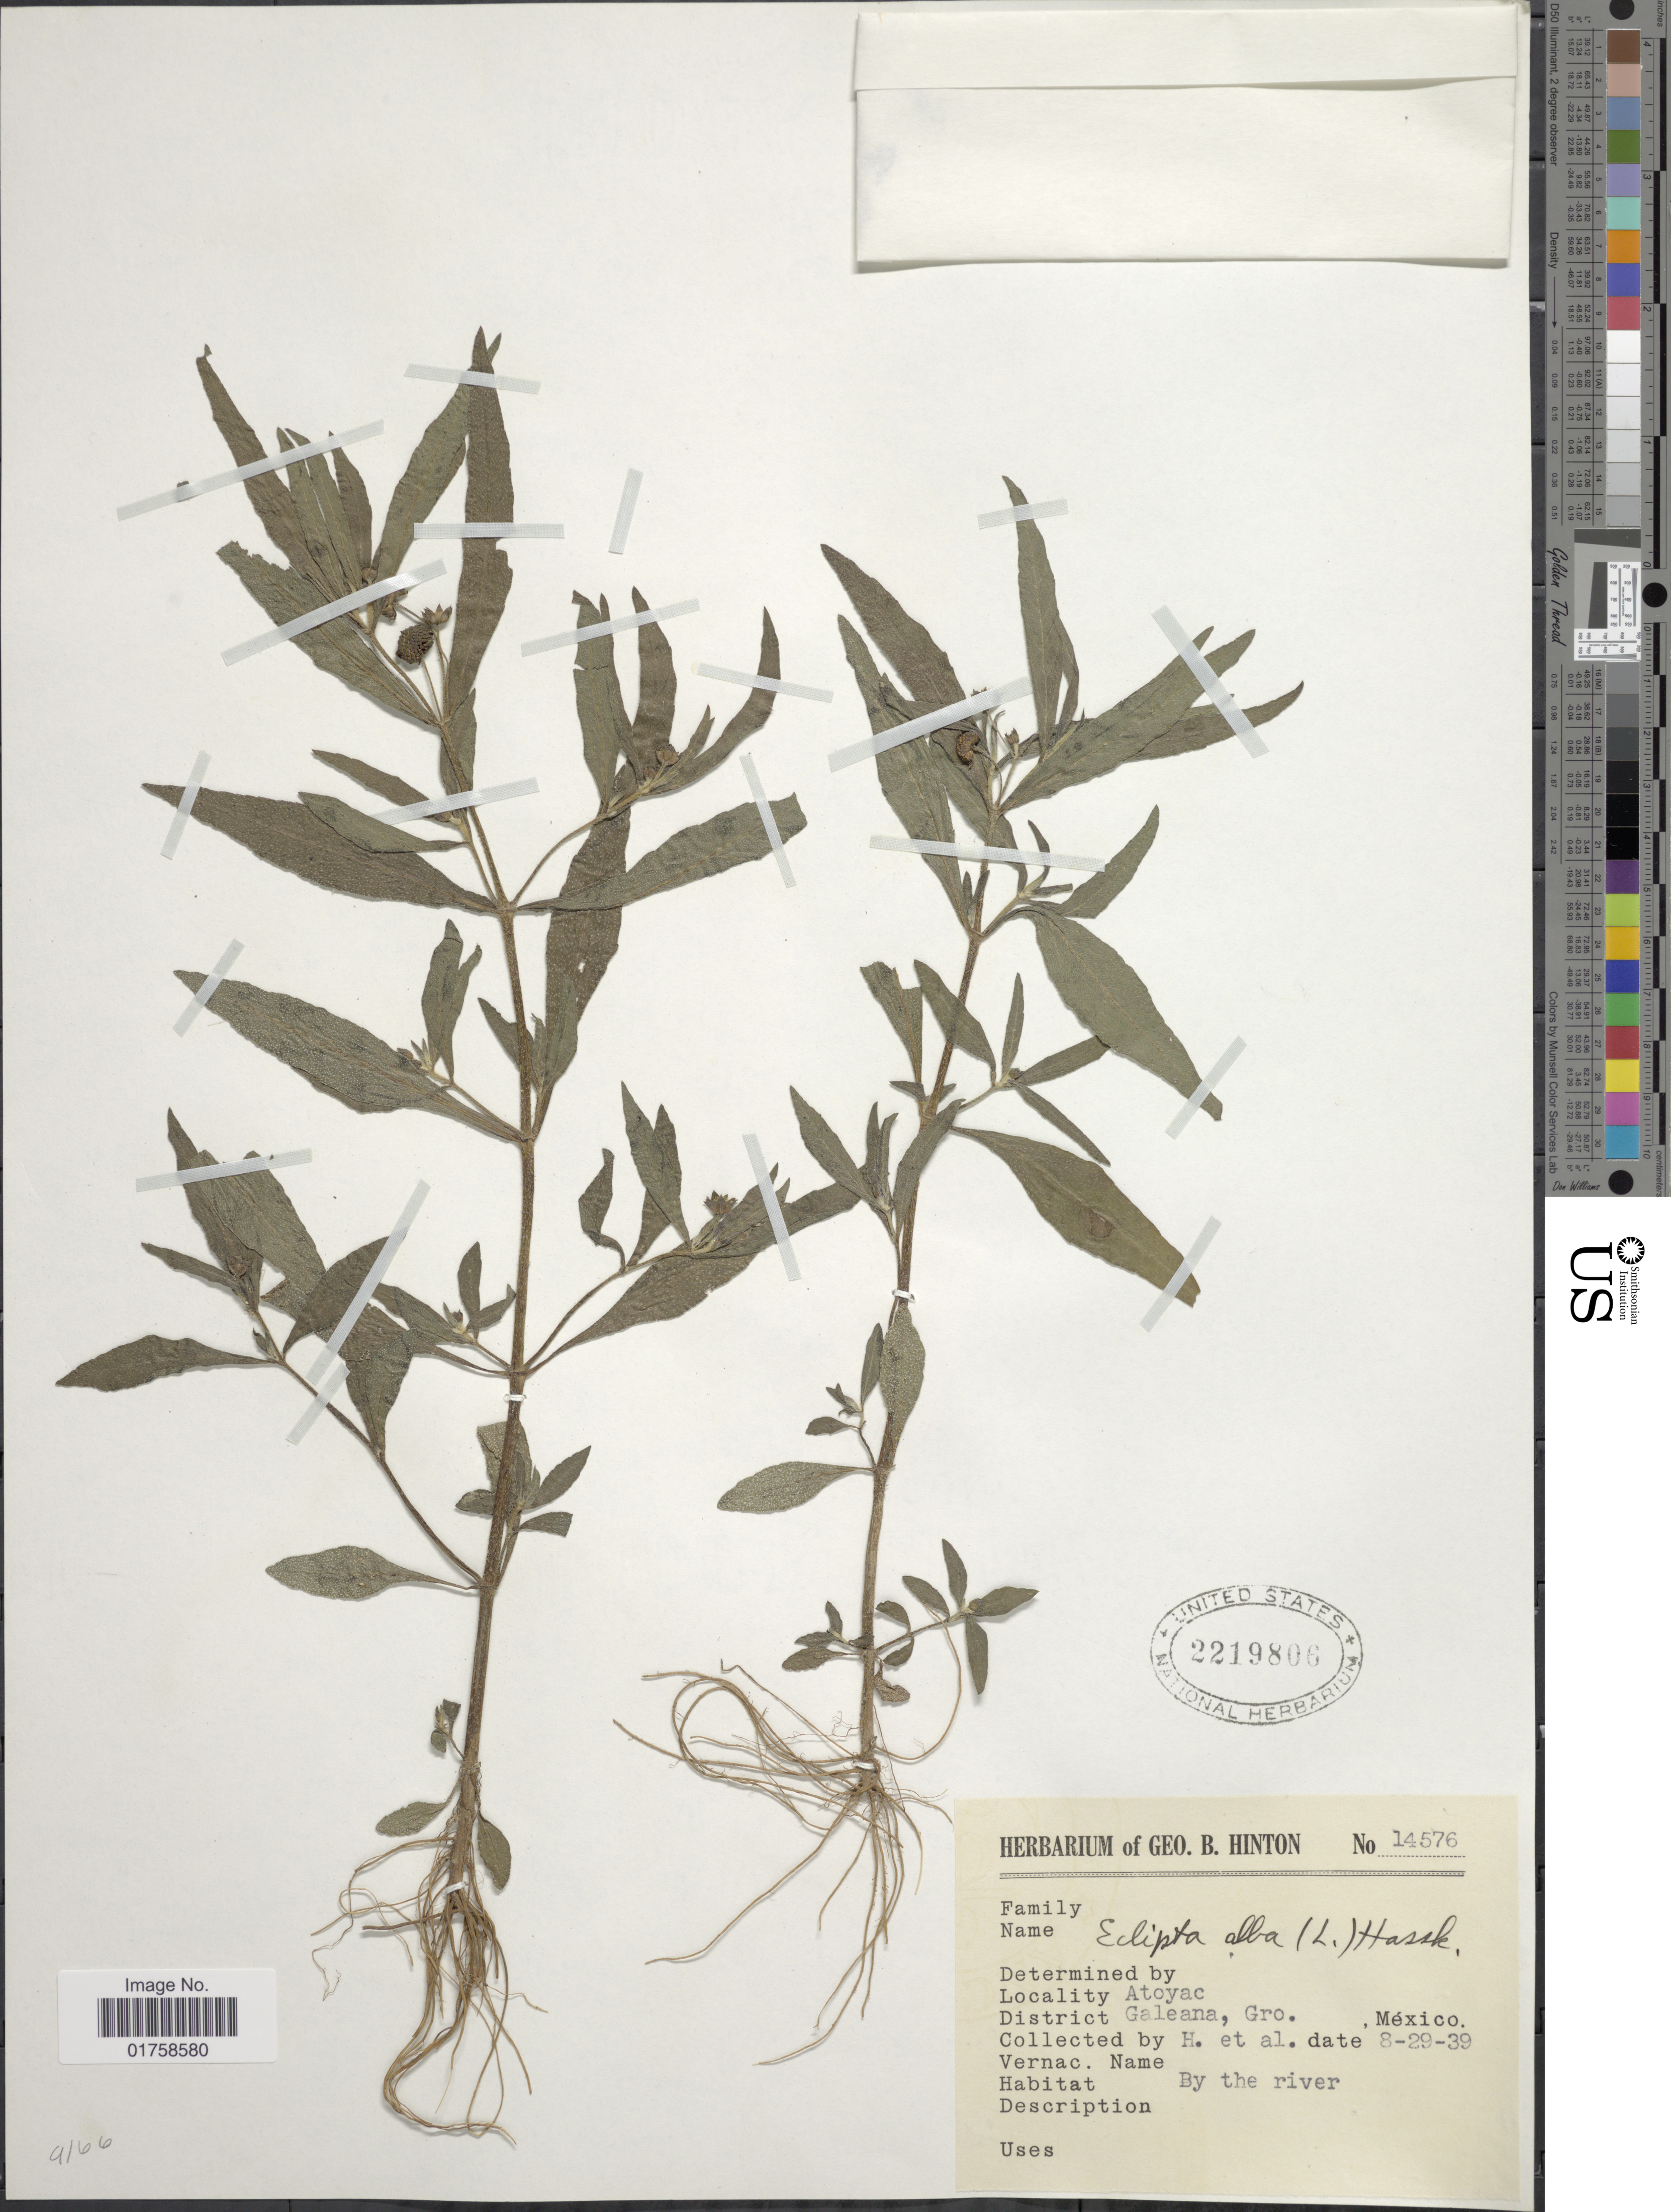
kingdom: Plantae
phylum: Tracheophyta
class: Magnoliopsida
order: Asterales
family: Asteraceae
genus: Eclipta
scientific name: Eclipta alba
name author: (L.) Hassk.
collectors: G. B. Hinton & et al.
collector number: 14576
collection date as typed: Transcribed d/m/y: 29/8/39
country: Mexico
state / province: Guerrero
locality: Atoyac. District Galeana, Gro. Mexico.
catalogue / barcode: US 2219806